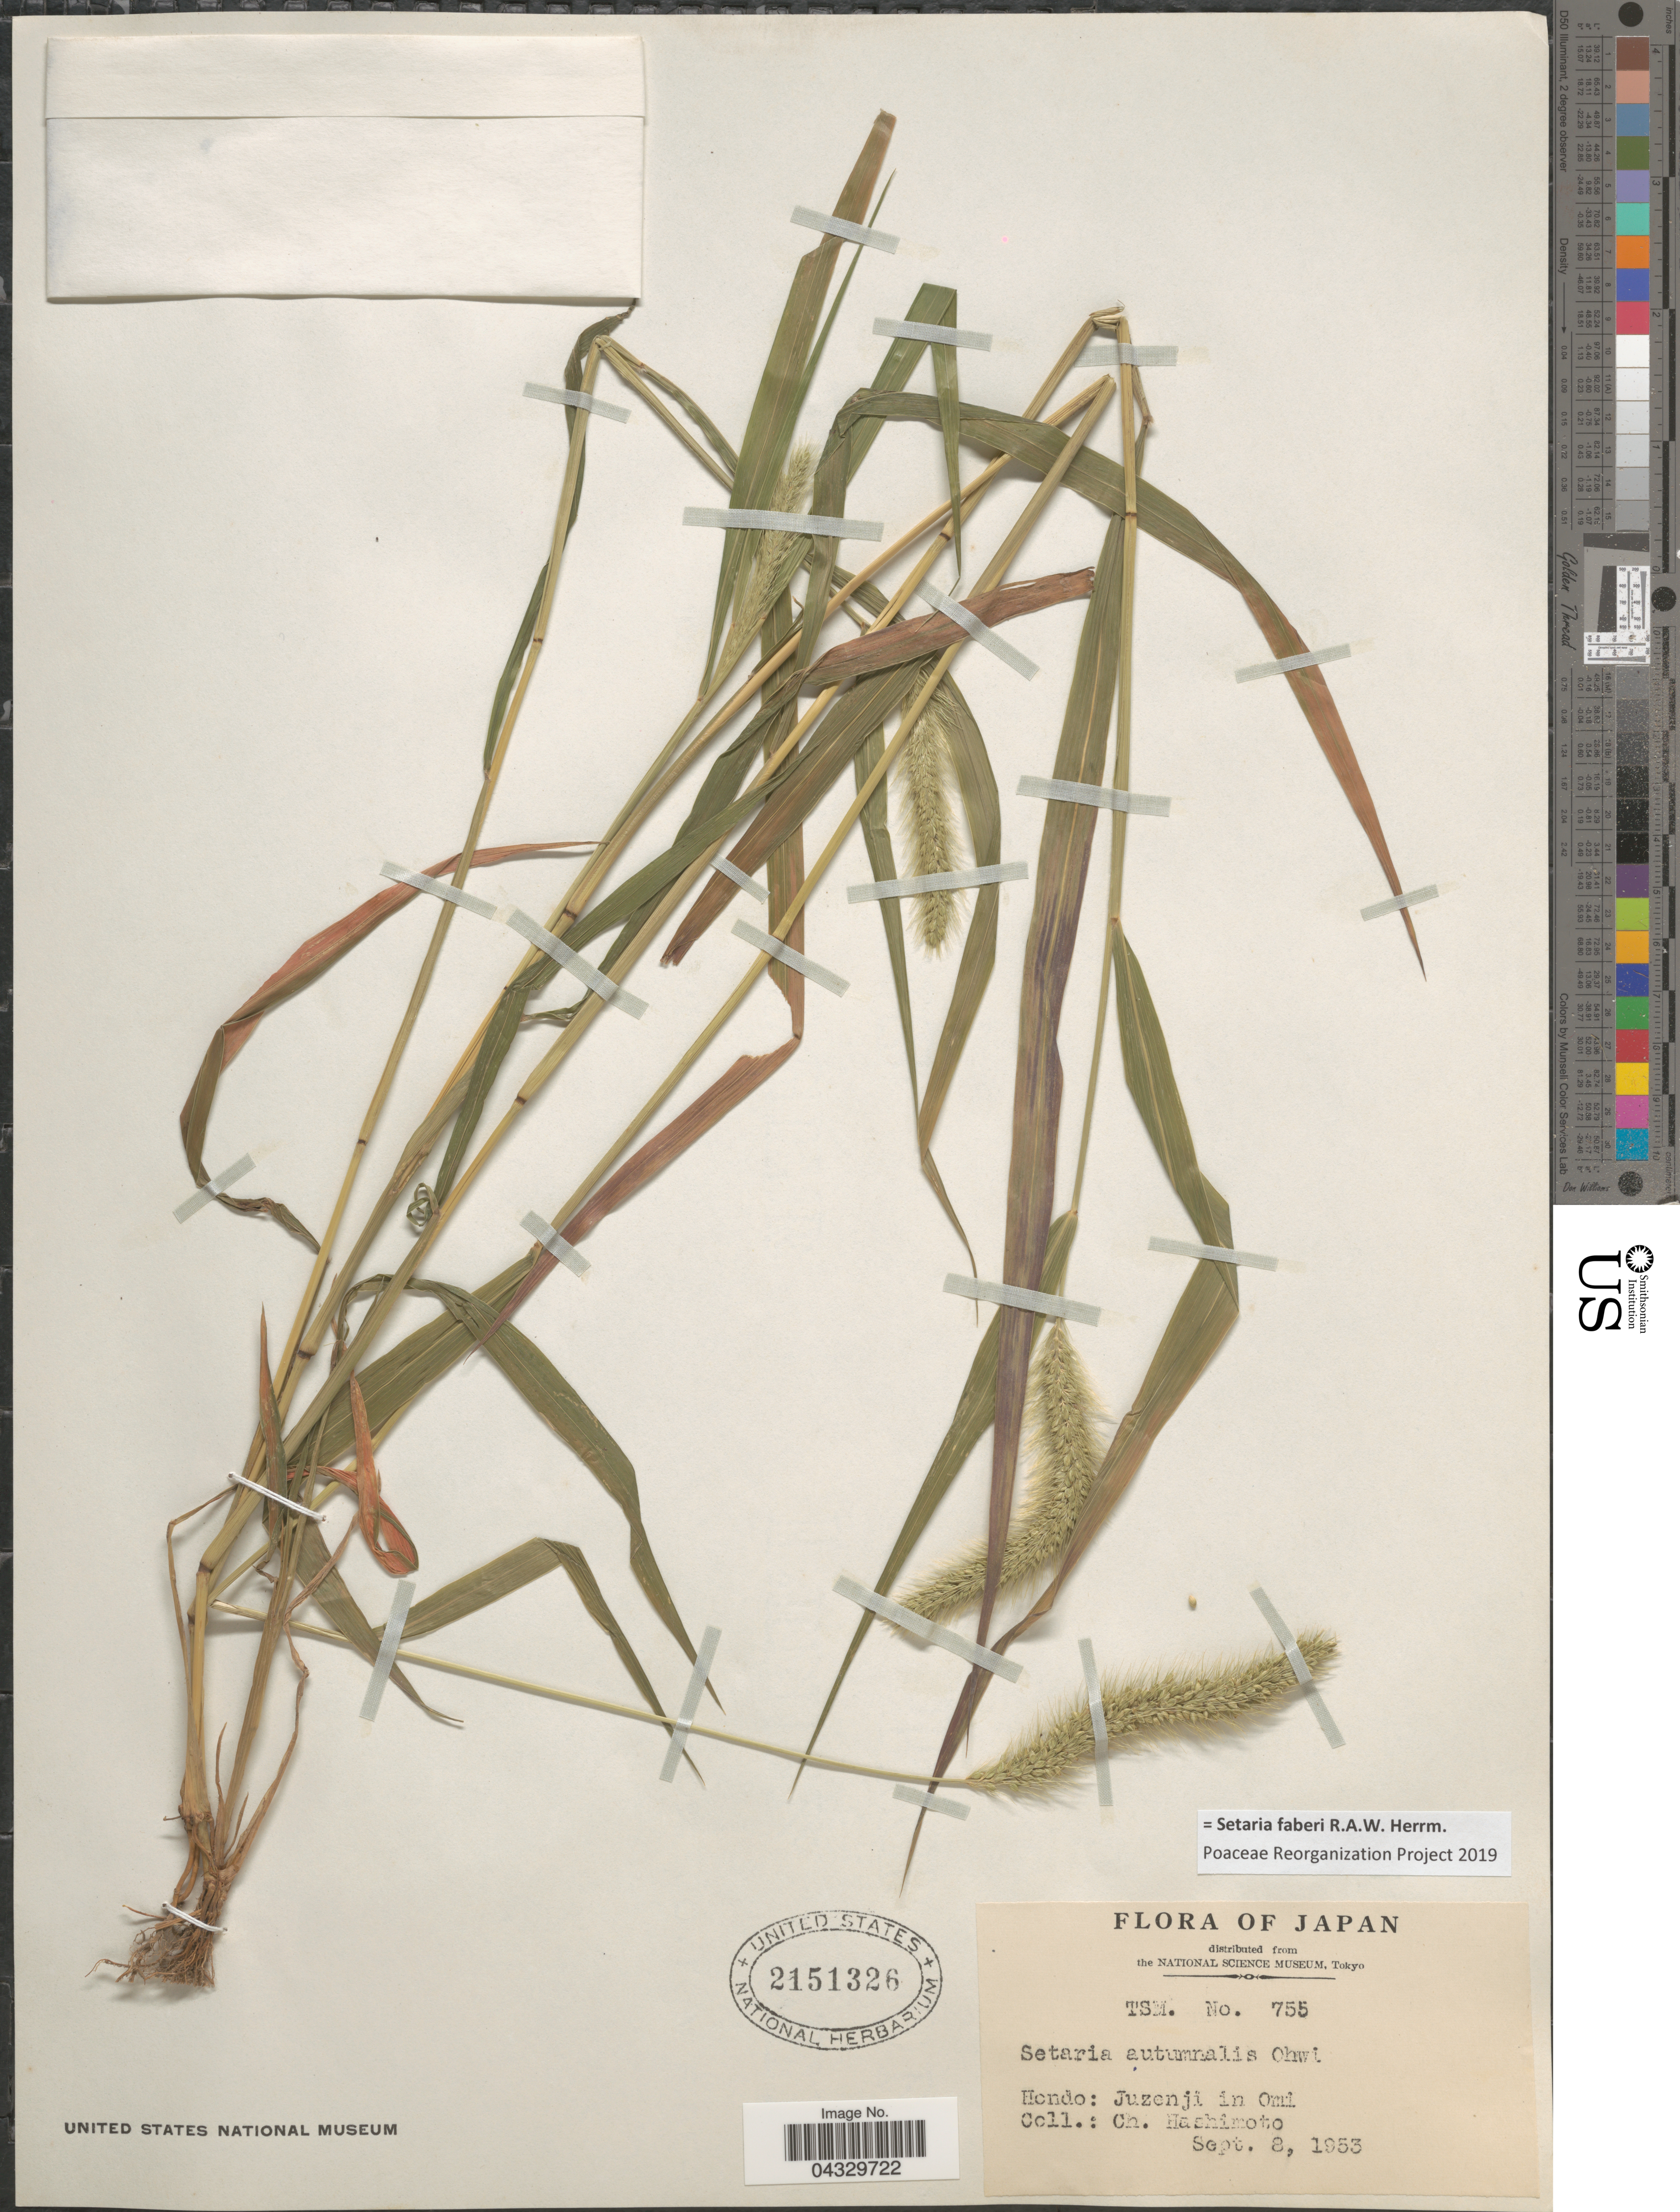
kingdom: Plantae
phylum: Tracheophyta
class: Liliopsida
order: Poales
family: Poaceae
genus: Setaria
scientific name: Setaria faberi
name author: R.A.W. Herrm.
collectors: C. Hashimoto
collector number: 755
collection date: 1953-09-08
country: Japan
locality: Hondo: Juzenji in Omi.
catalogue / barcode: US 2151326